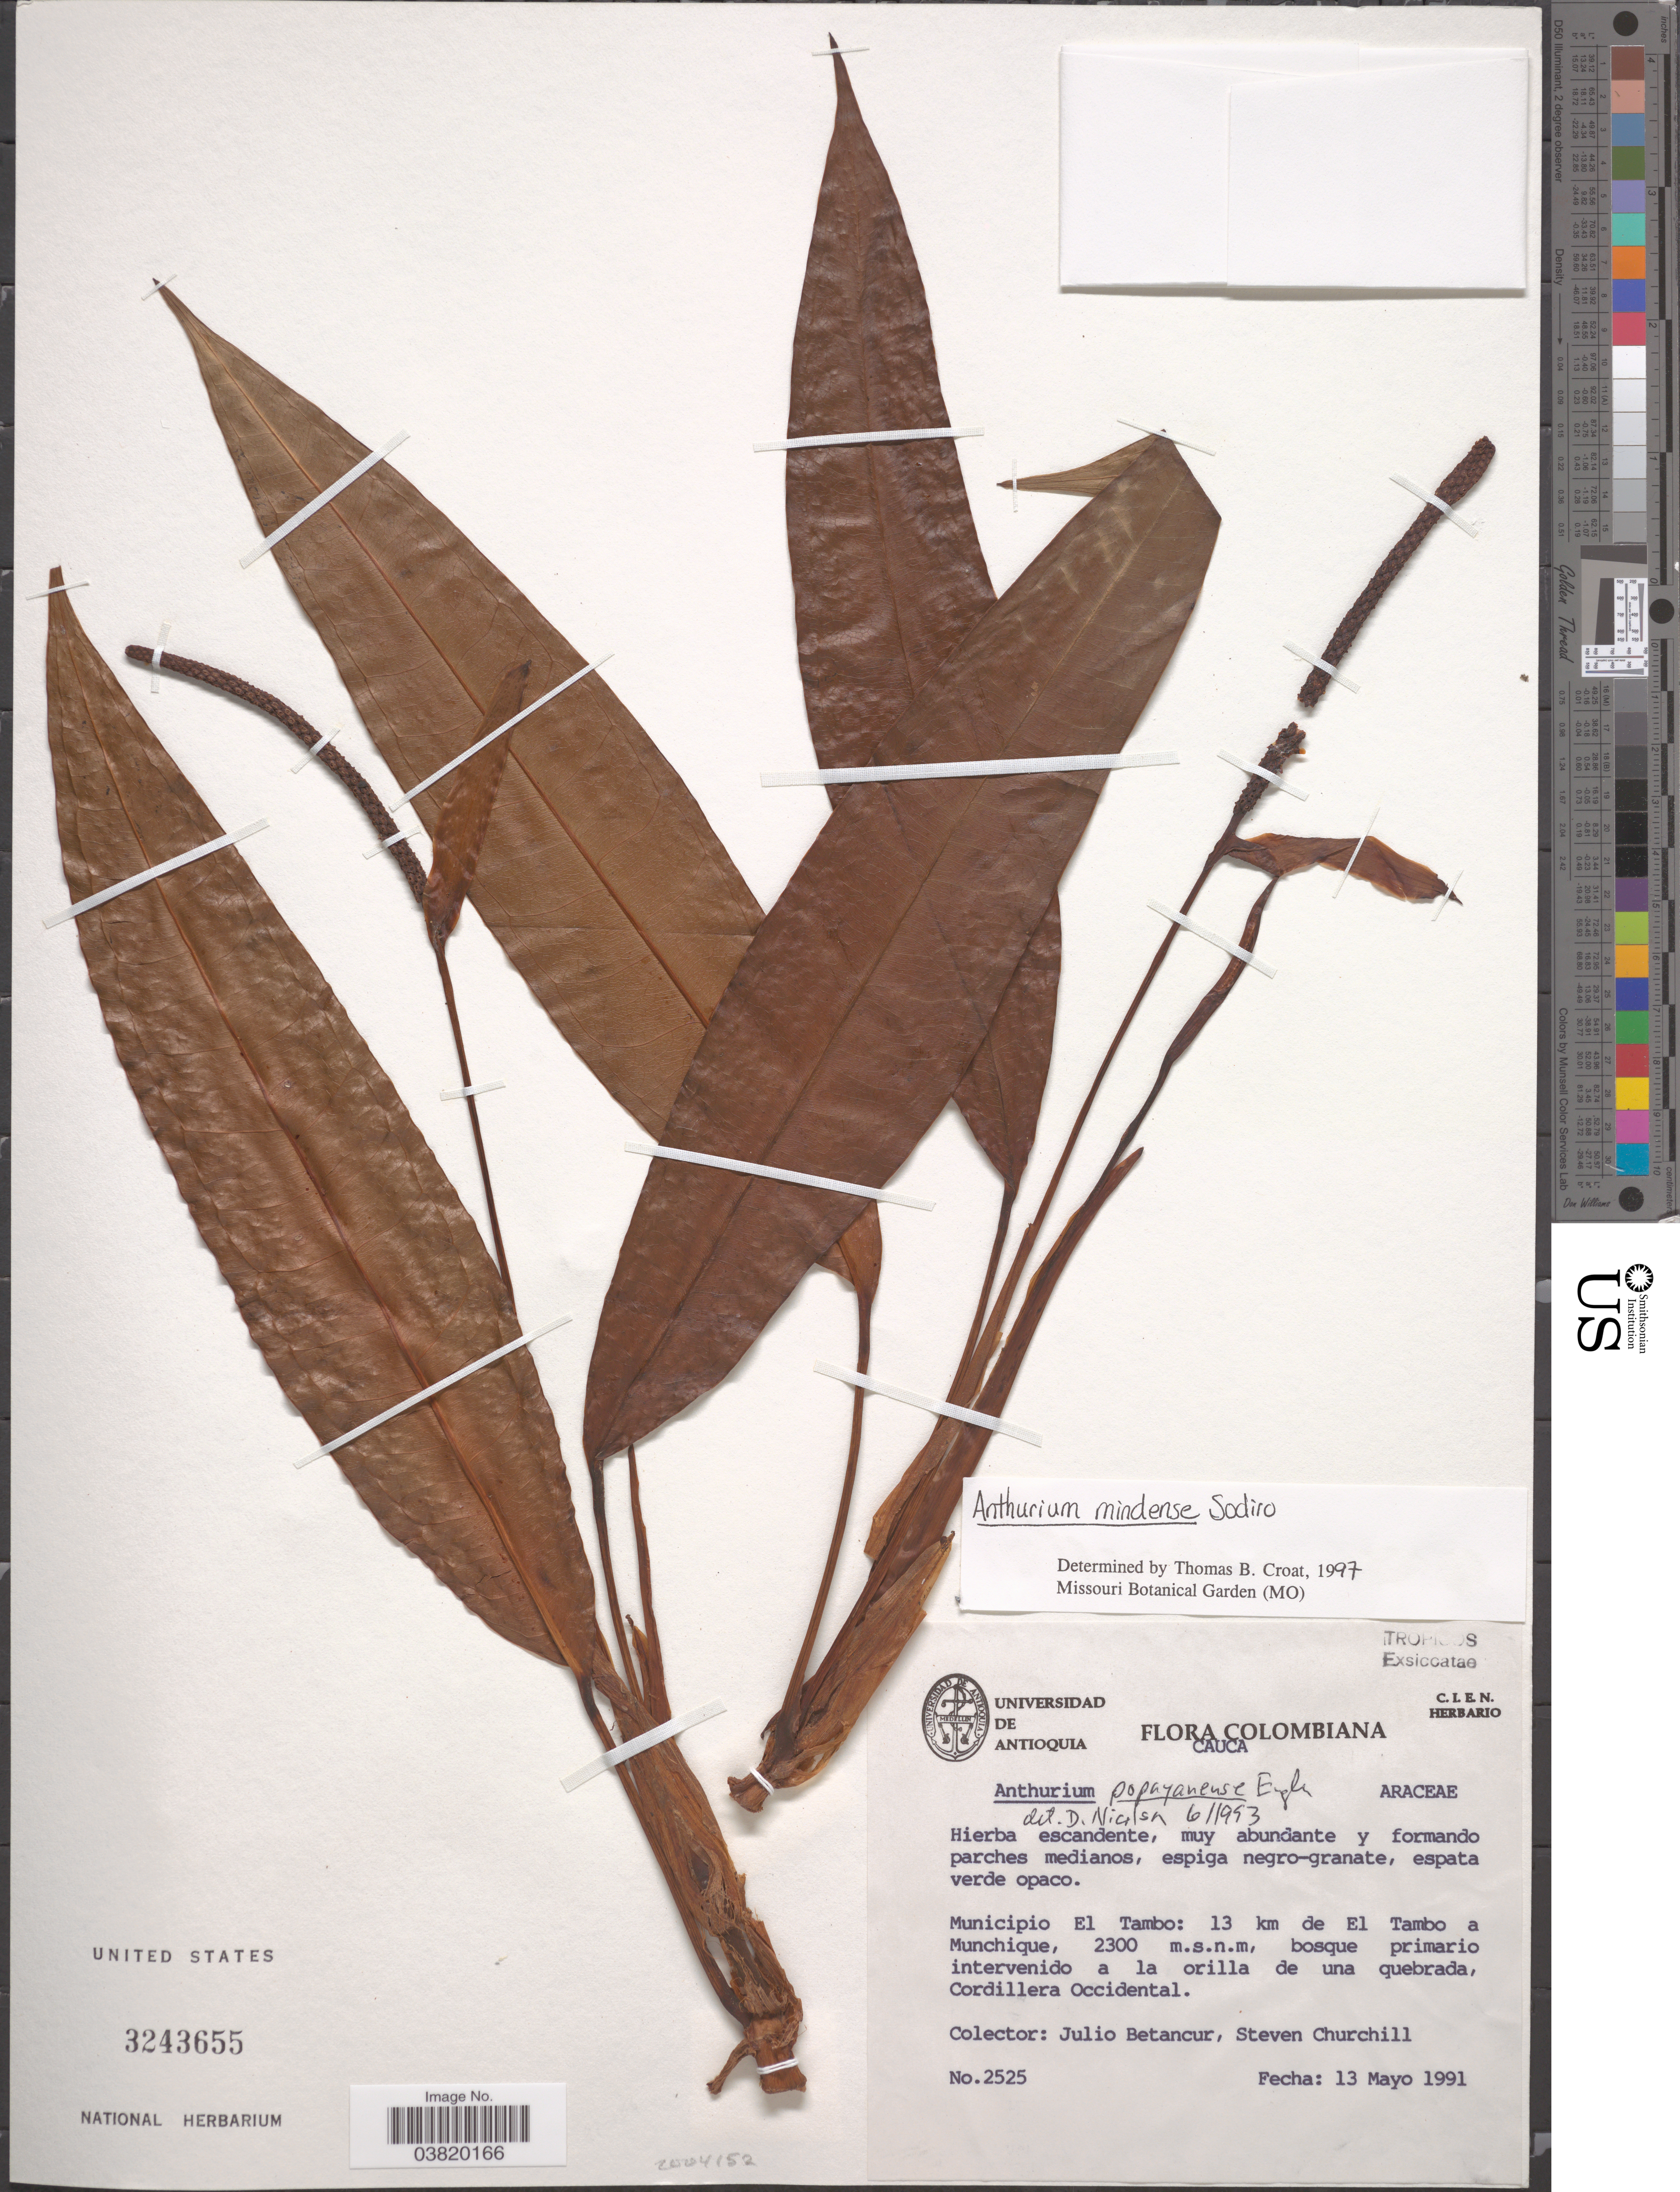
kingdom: Plantae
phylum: Tracheophyta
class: Liliopsida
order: Alismatales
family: Araceae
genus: Anthurium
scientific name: Anthurium mindense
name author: Sodiro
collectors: J. Betancur & S. Churchill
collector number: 2525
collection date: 1991-05-13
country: Colombia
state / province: Cauca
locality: Municipio El Tambo: 13 km de El Tambo a Munchique. Cordillera Occidental.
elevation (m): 2300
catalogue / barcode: US 3243655